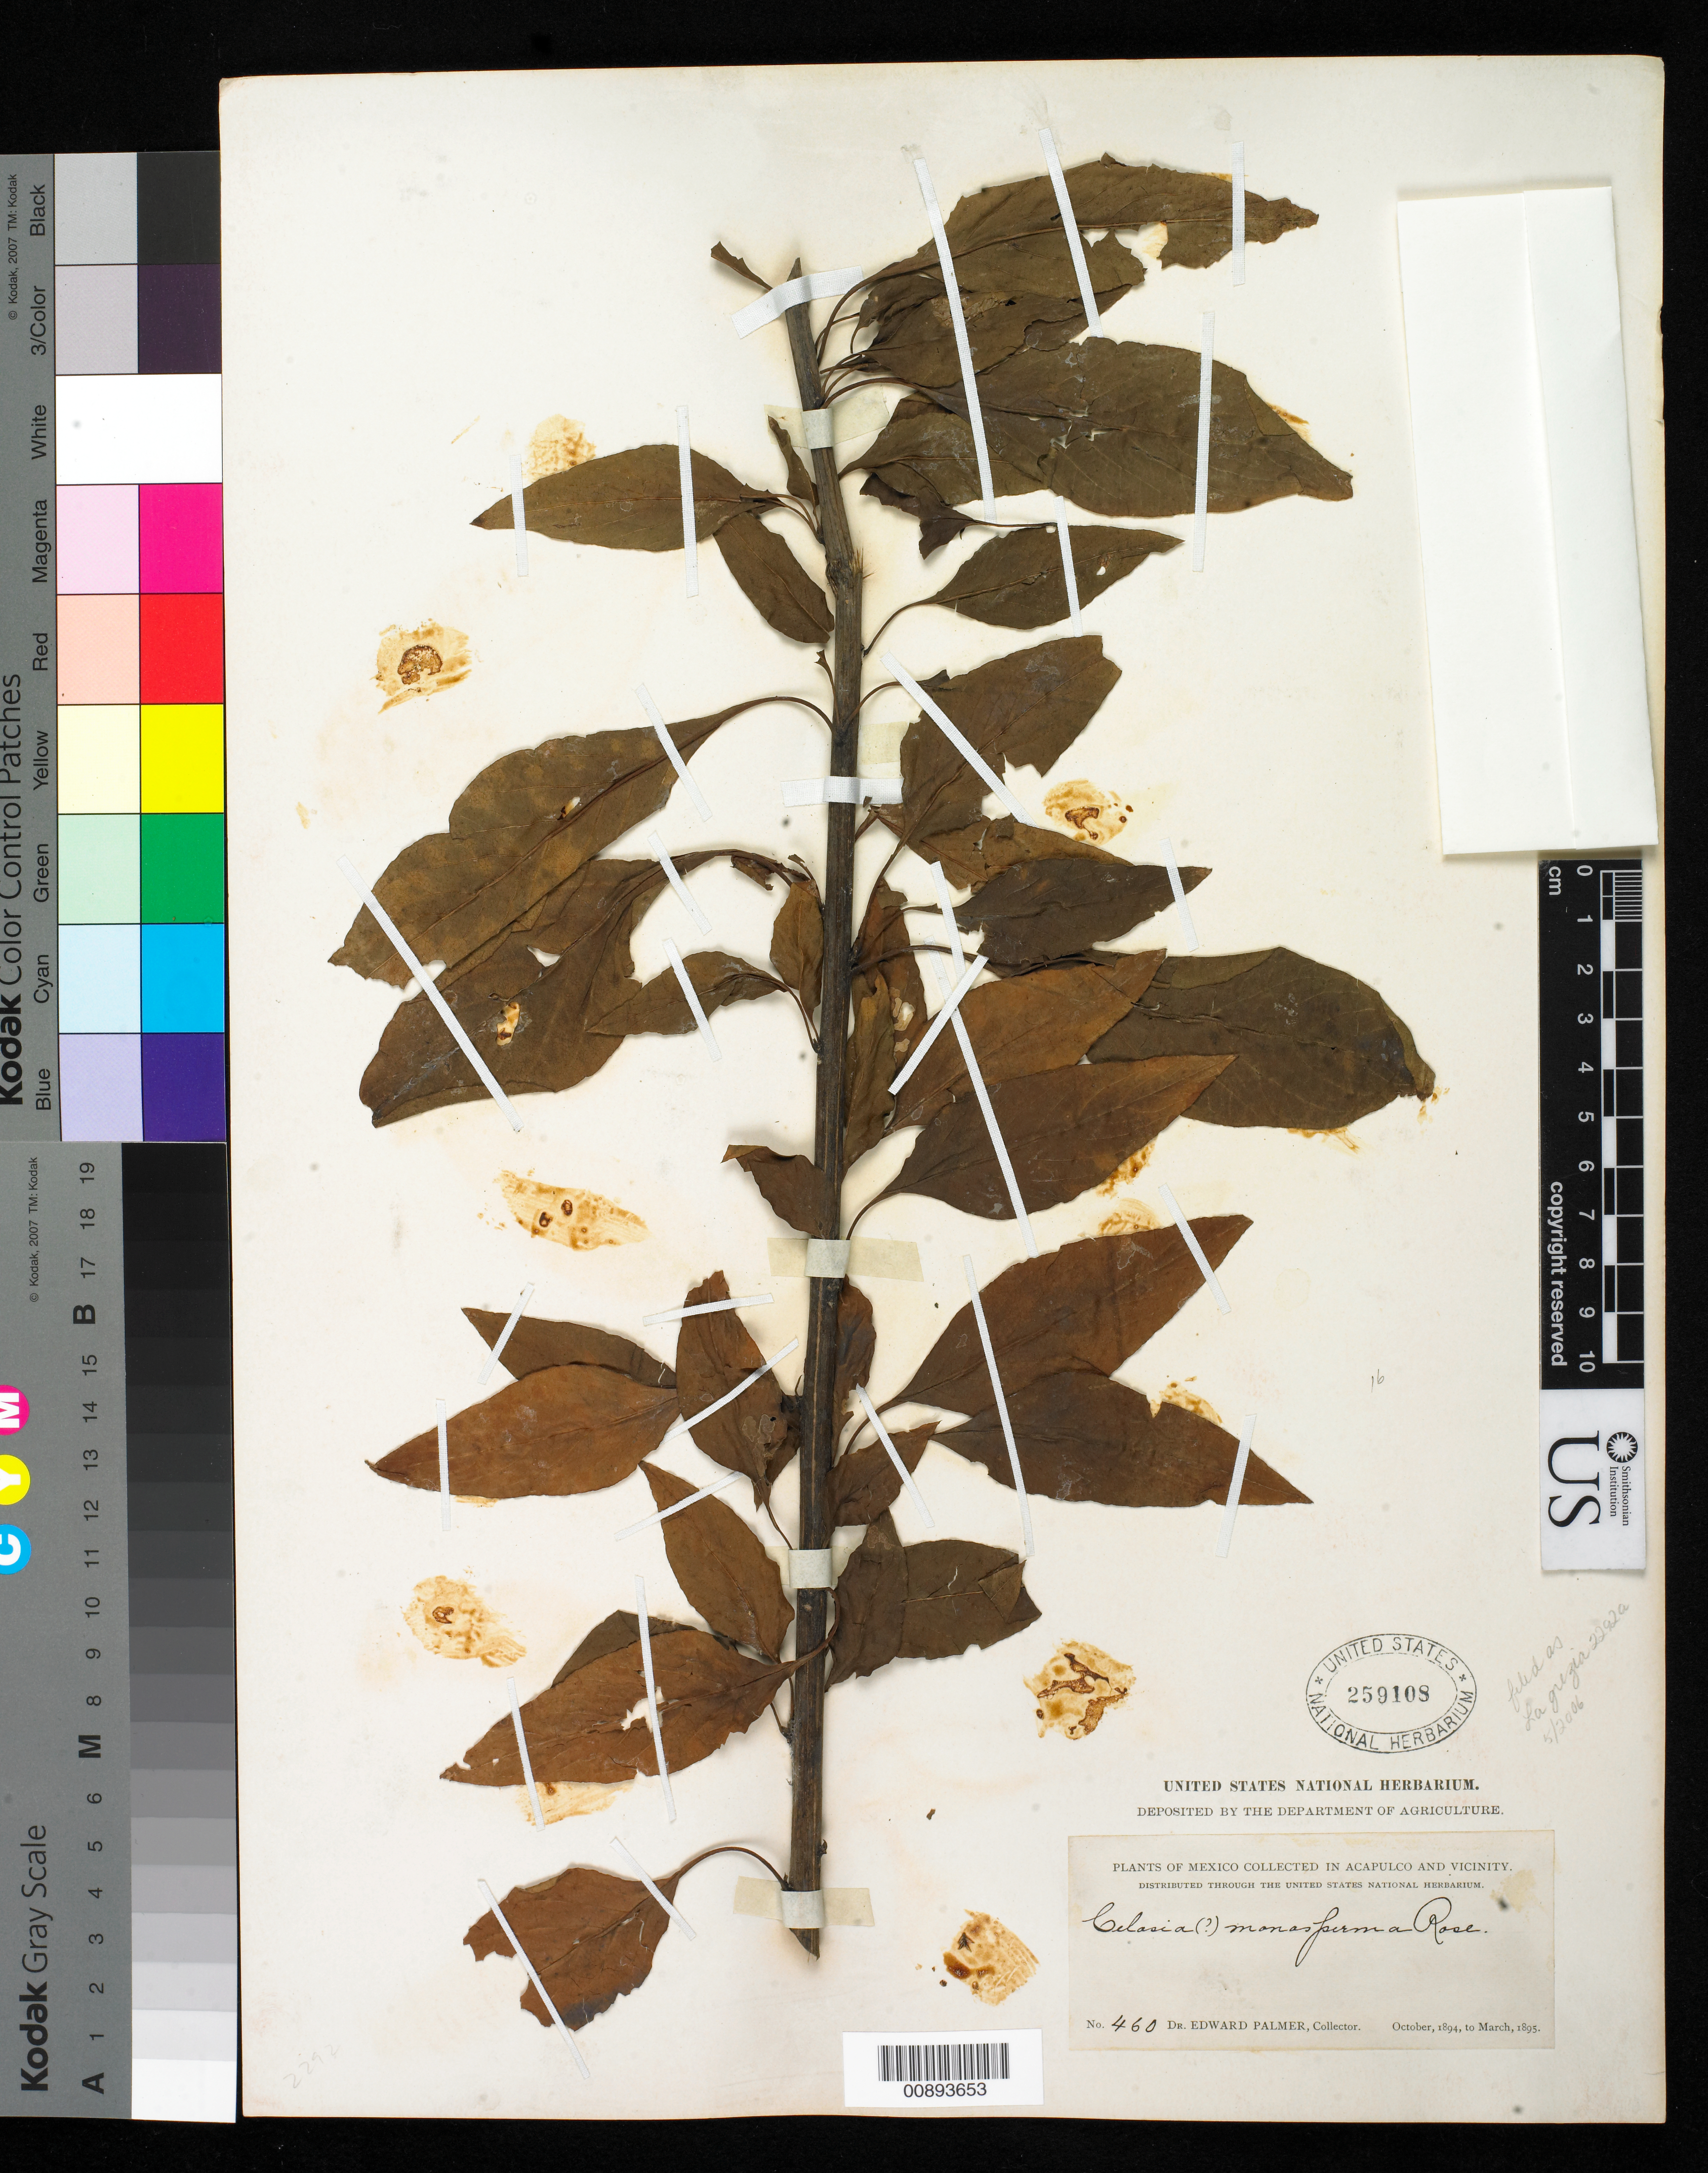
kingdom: Plantae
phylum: Tracheophyta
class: Magnoliopsida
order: Caryophyllales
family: Amaranthaceae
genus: Lagrezia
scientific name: Lagrezia sp.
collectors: E. Palmer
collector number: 460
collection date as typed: Oct 1894 to -- Mar 1895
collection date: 1894-10/1895-03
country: Mexico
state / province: Guerrero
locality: Acapulco, Guerrero and vicinity.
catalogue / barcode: US 259108